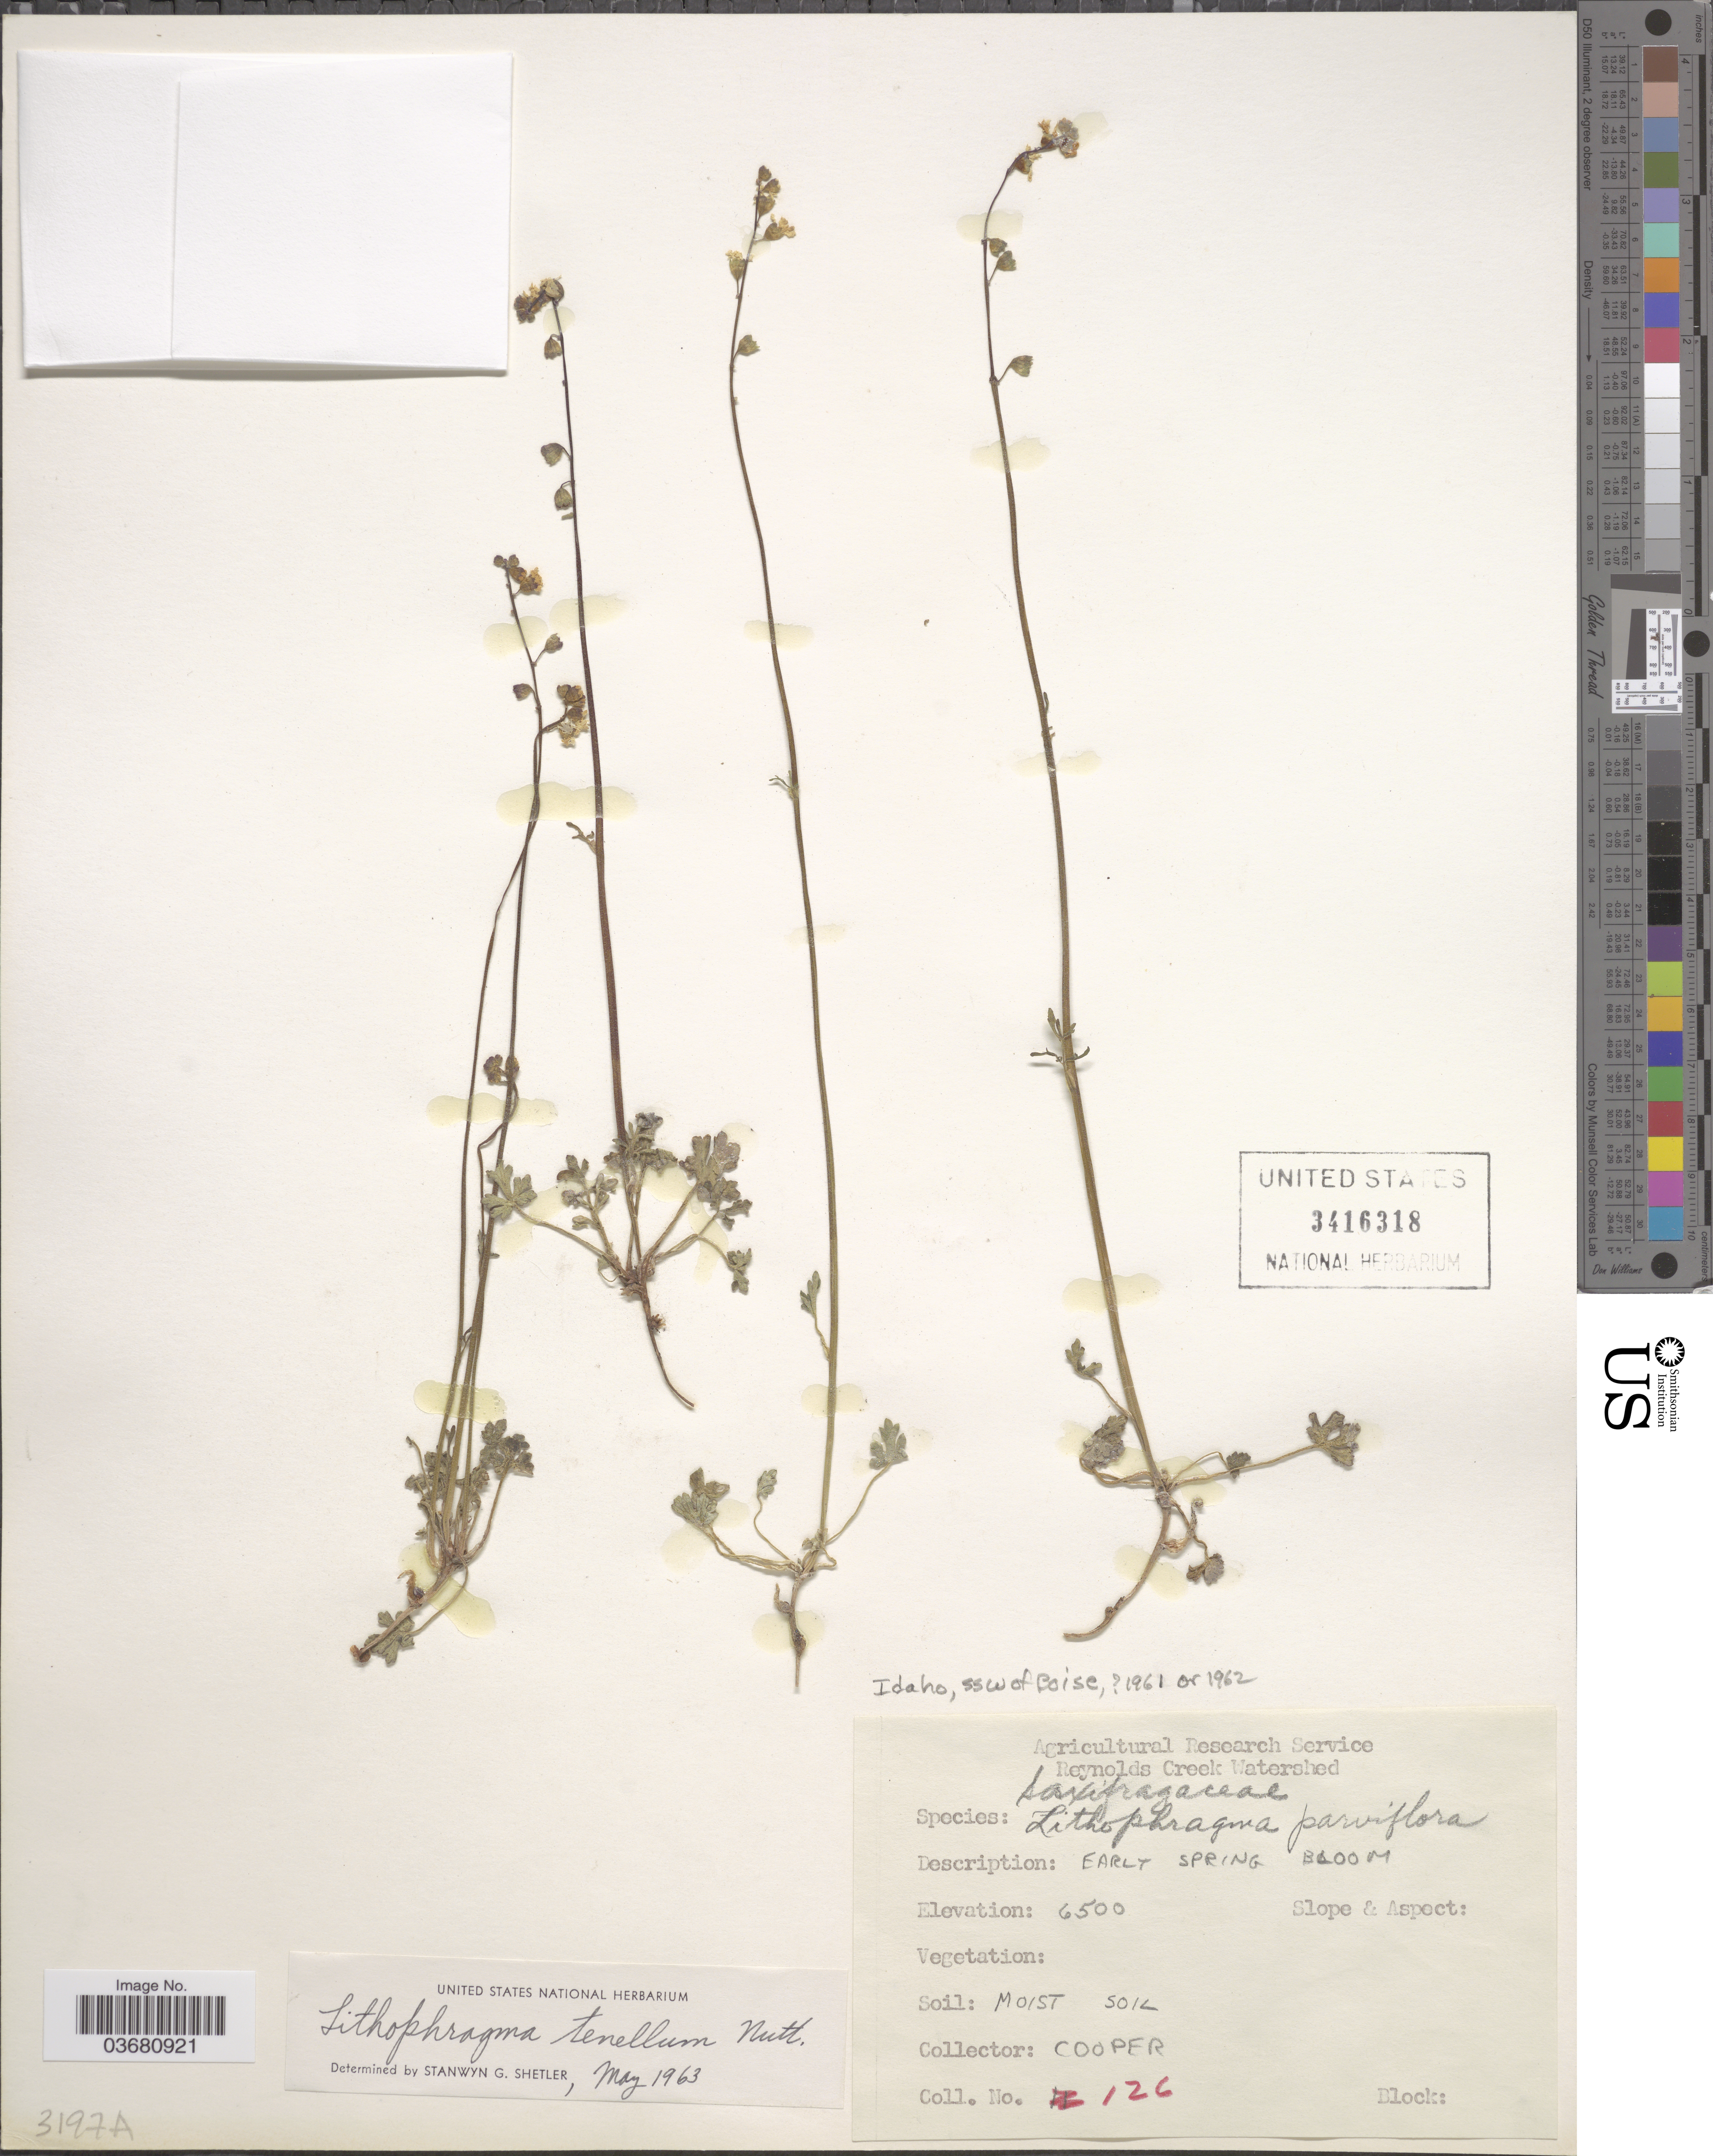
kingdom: Plantae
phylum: Tracheophyta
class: Magnoliopsida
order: Saxifragales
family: Saxifragaceae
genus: Lithophragma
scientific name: Lithophragma tenellum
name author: Nutt.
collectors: -- Cooper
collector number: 126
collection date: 1961/1962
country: United States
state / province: Idaho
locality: SSW of Boise [unsure placement] Reynolds Creek Watershed.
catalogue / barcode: US 3416318